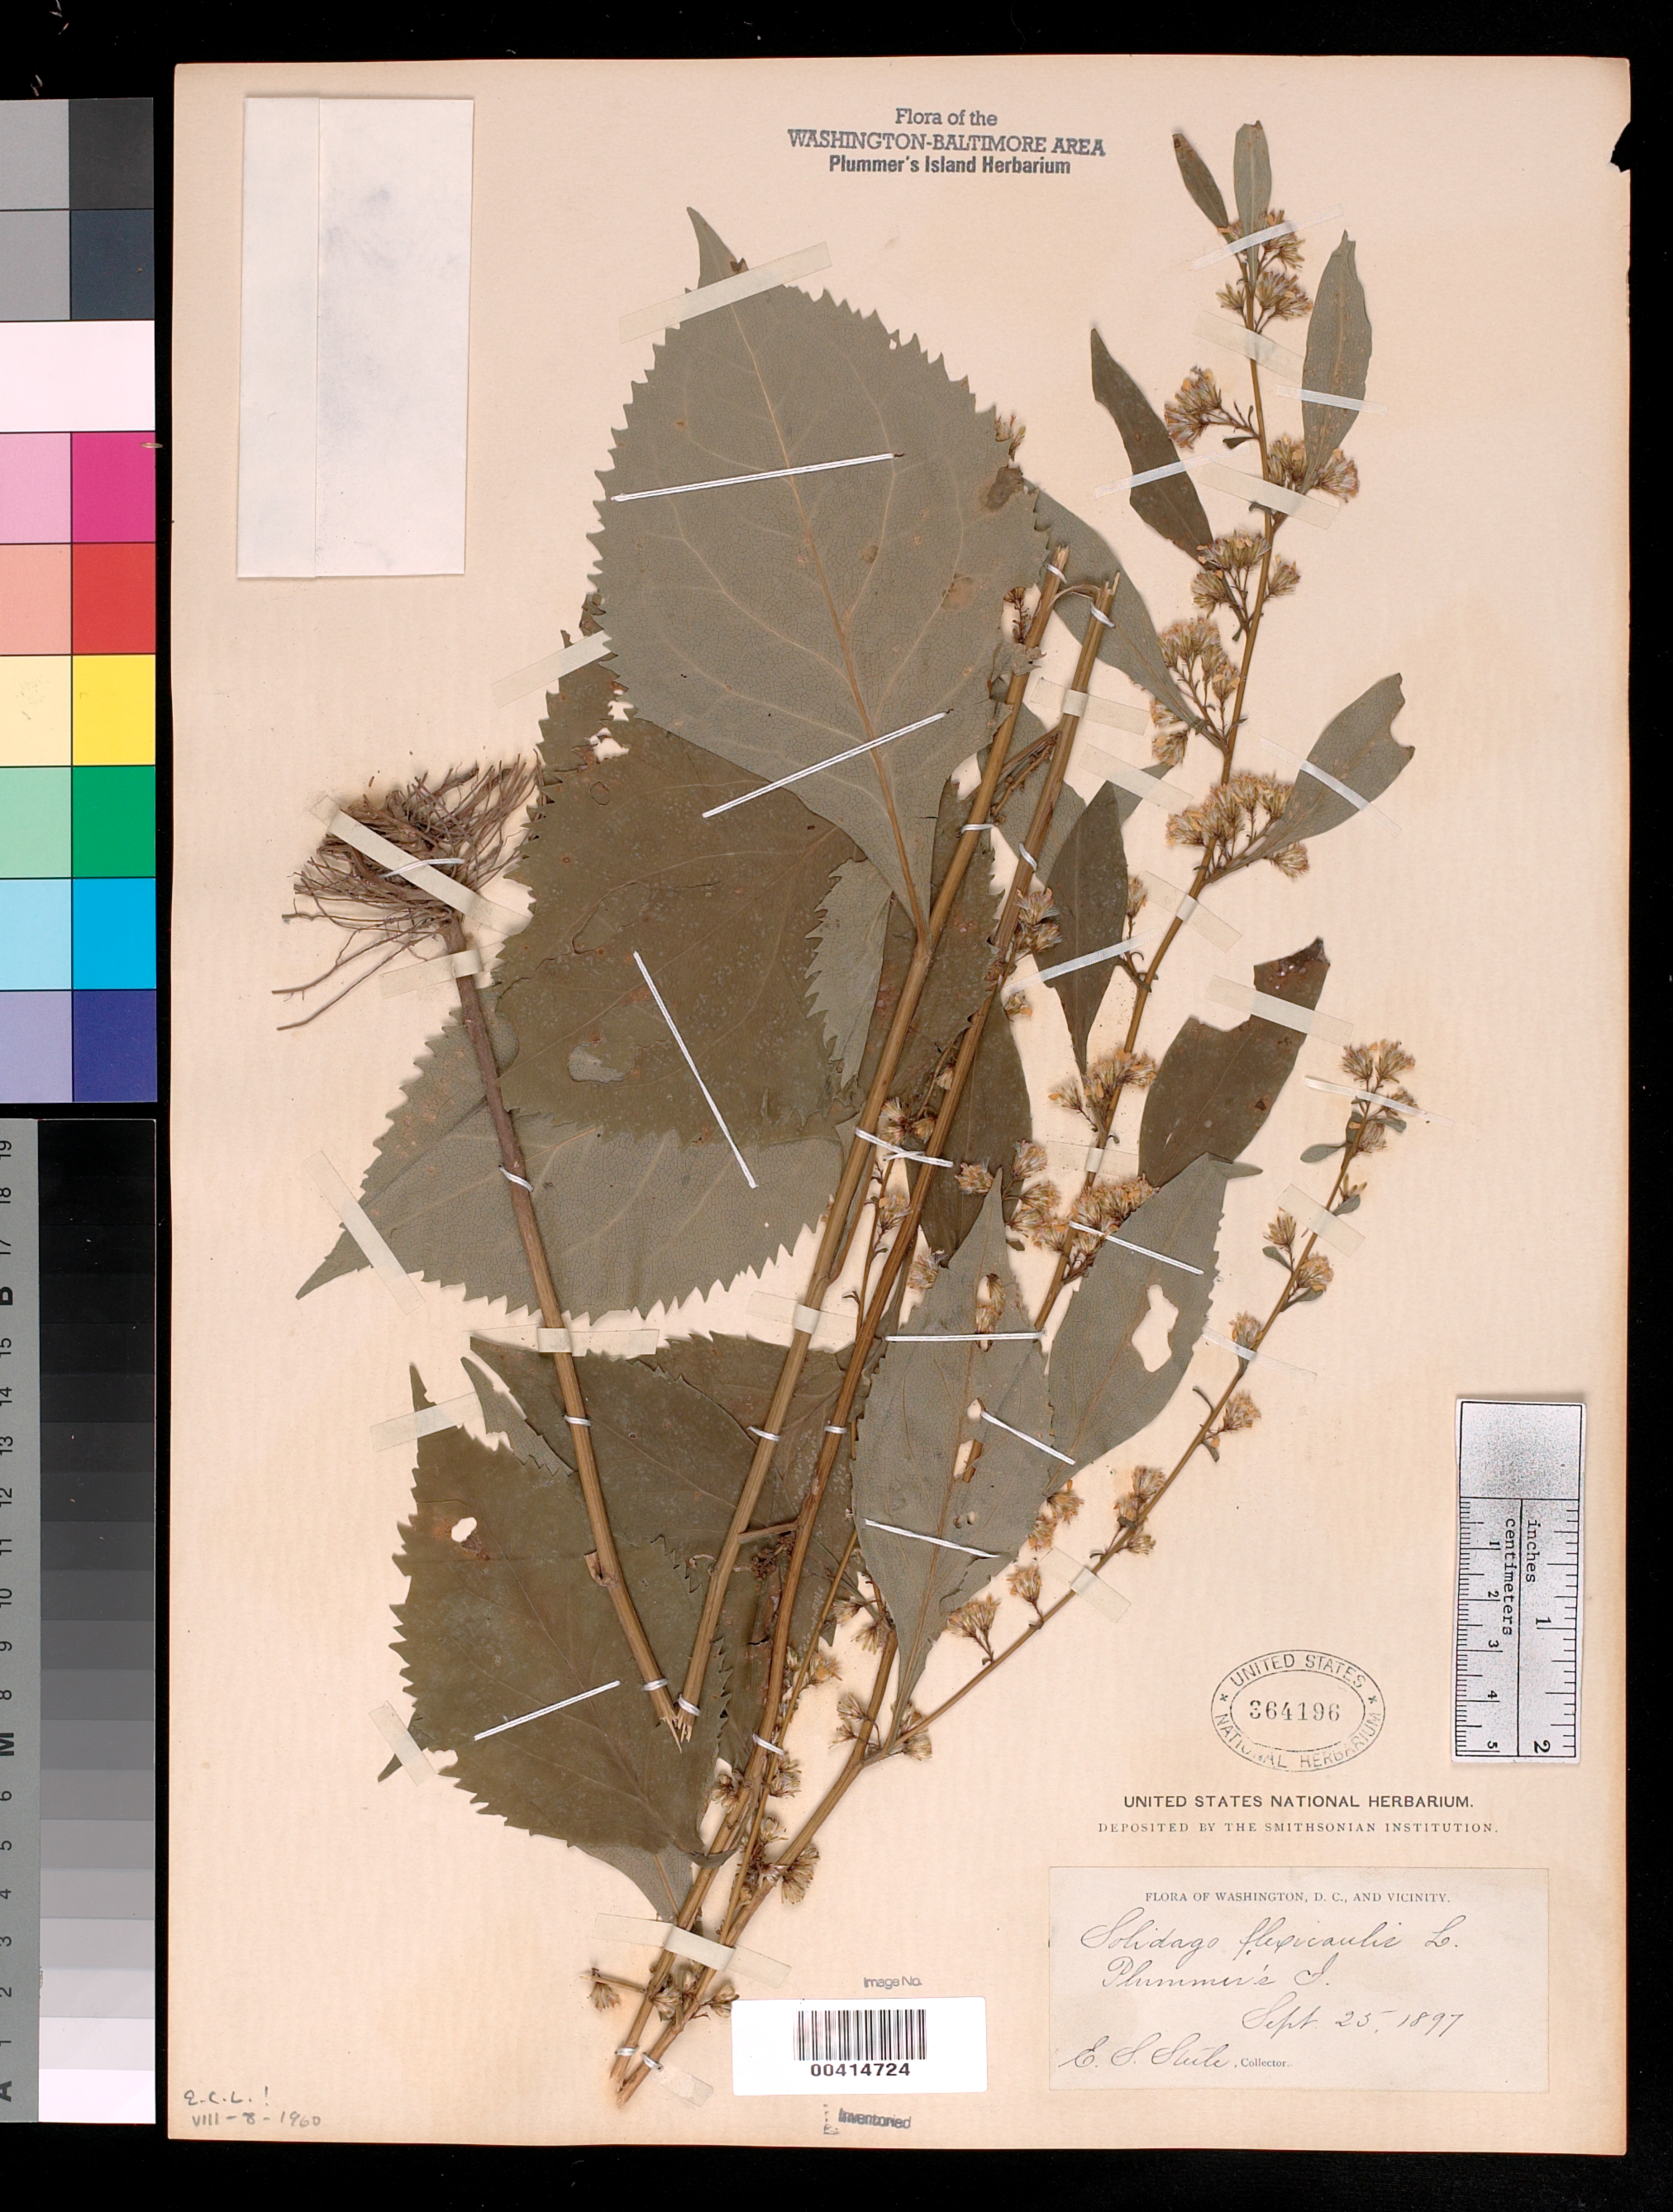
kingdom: Plantae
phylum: Tracheophyta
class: Magnoliopsida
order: Asterales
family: Asteraceae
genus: Solidago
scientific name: Solidago flexicaulis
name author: L.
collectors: E. Steele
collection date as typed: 25 Sep 1897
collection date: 1897-09-25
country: United States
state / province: Maryland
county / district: Montgomery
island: Plummers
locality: Plummer's Island C. & O. Canal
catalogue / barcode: US 364196